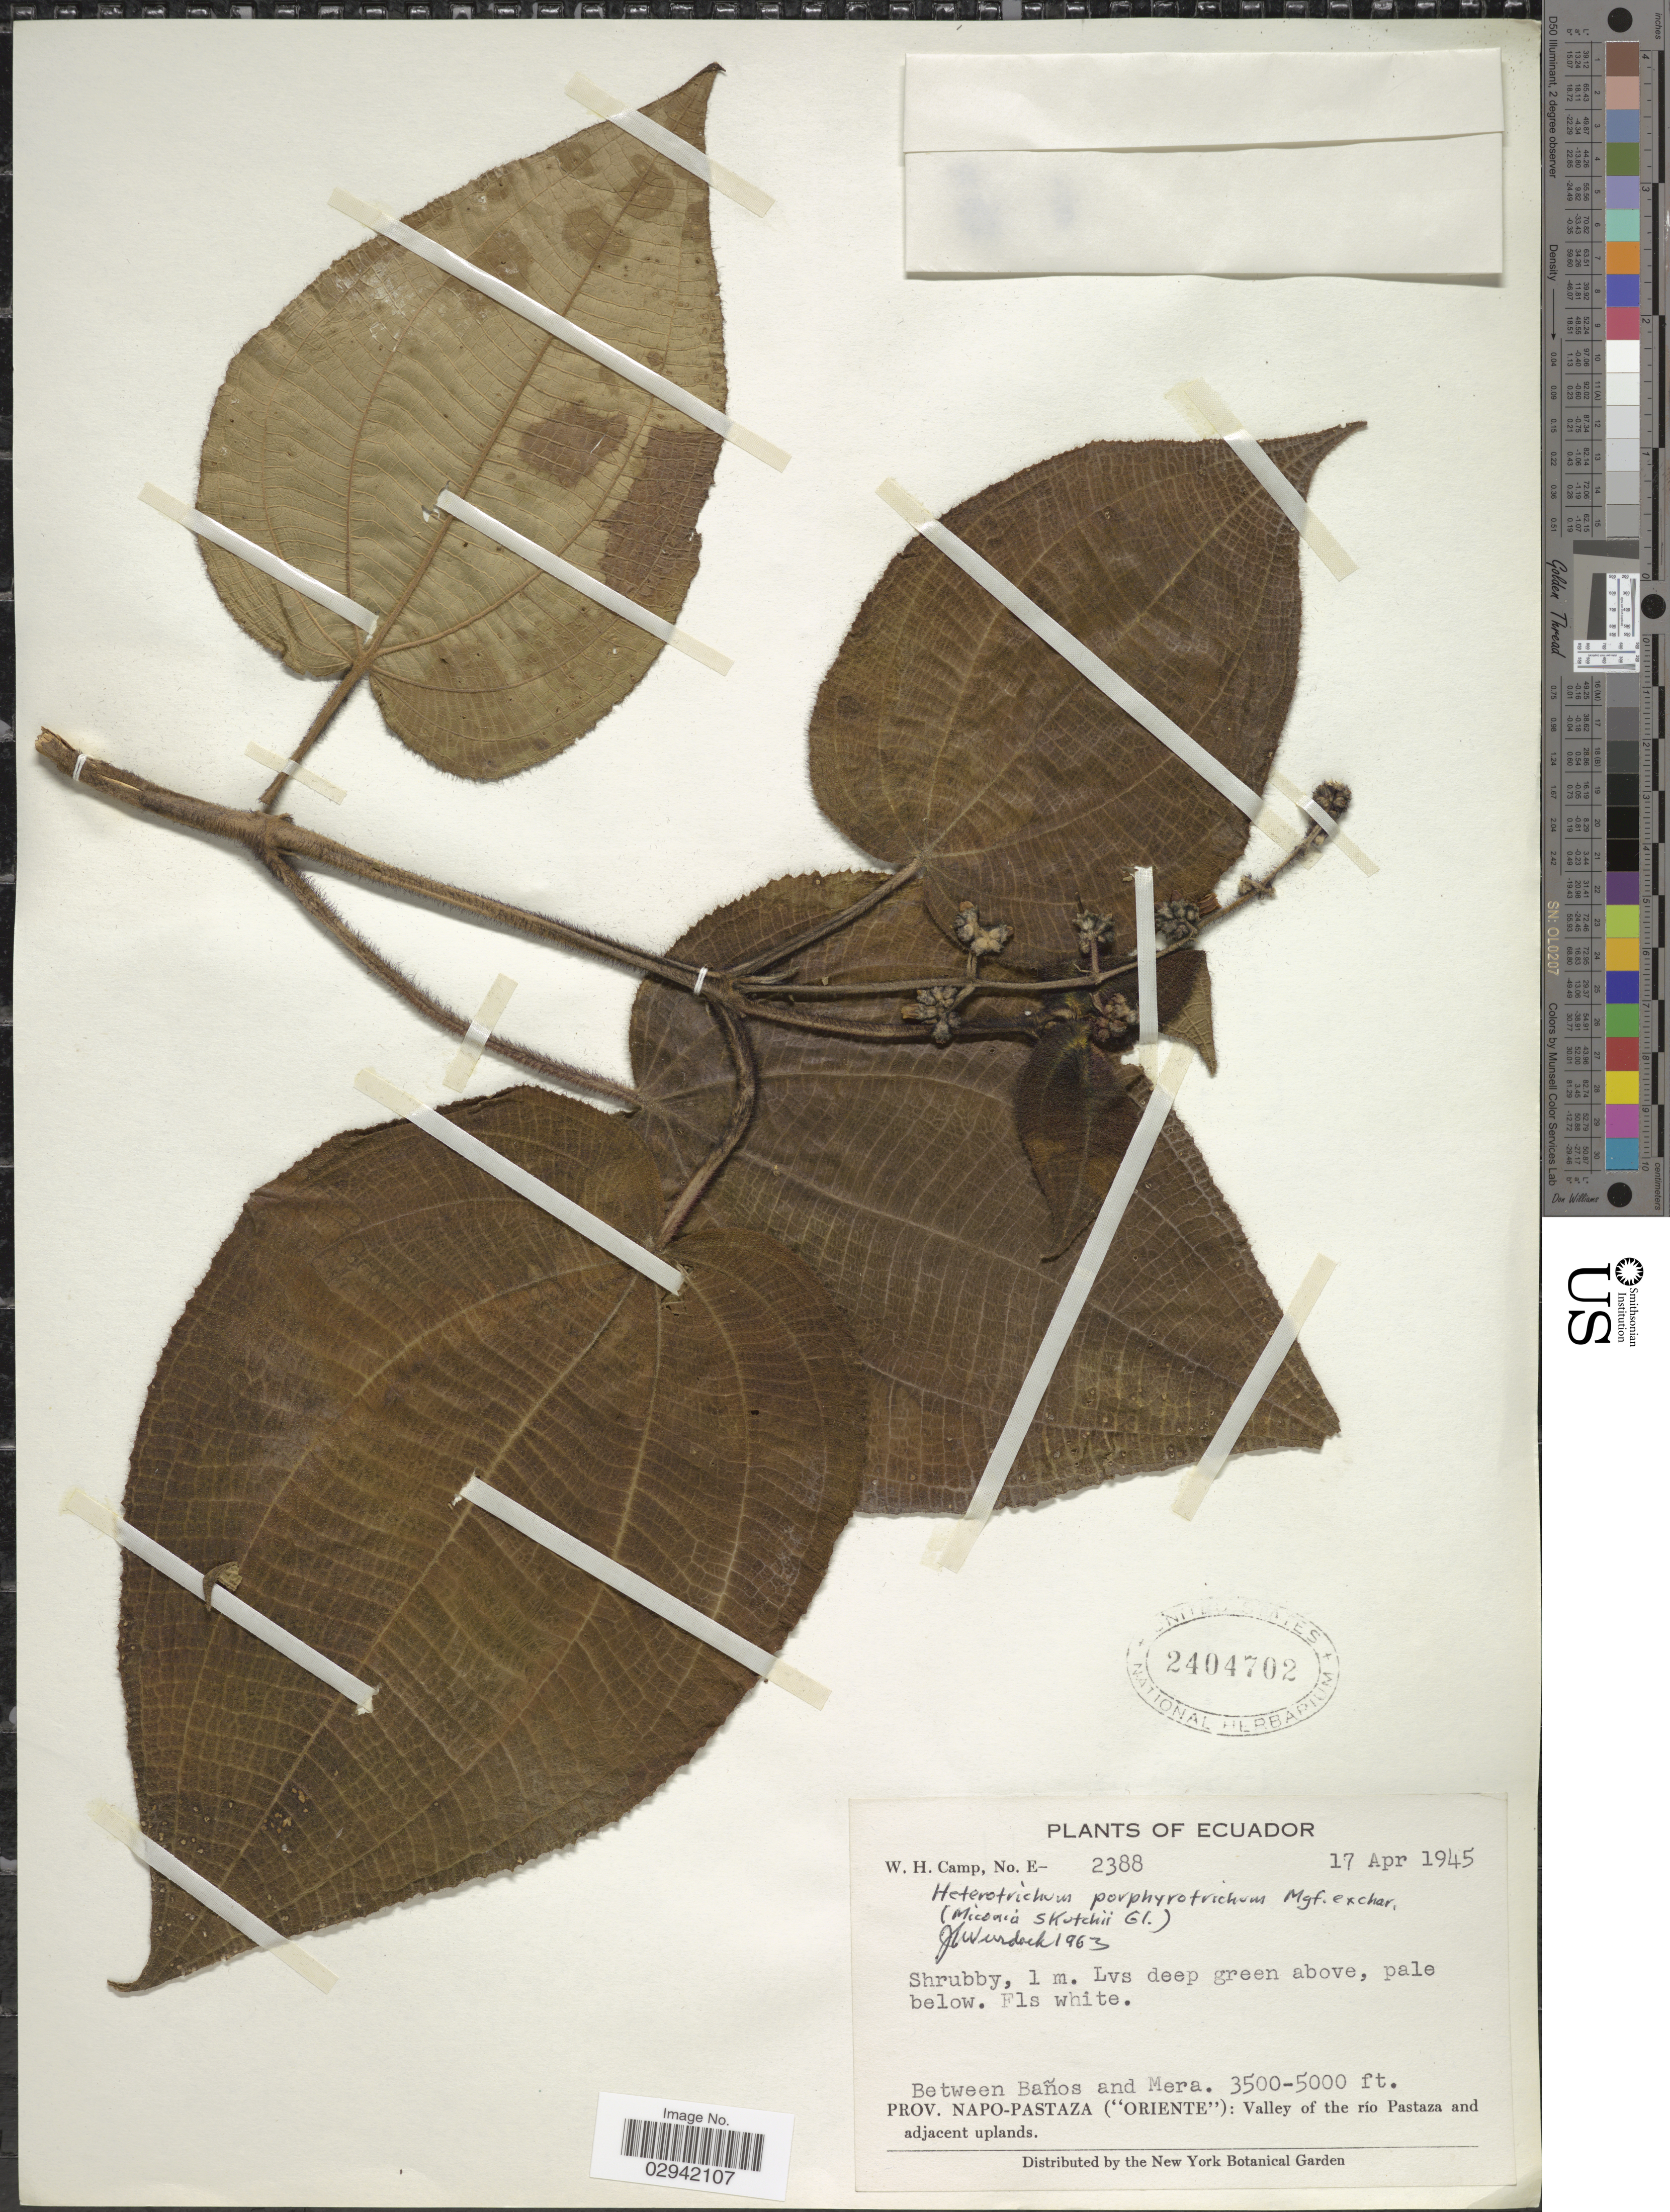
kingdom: Plantae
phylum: Tracheophyta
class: Magnoliopsida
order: Myrtales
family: Melastomataceae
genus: Miconia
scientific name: Miconia porphyrotricha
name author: (Markgr.) Wurdack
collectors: W. H. Camp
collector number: E-2388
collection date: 1945-04-17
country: Ecuador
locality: Between Baños and Mera. Prov. Napo-Pastaza ("Oriente"): Valley of the río Pastaza and adjacent uplands.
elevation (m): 1067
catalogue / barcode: US 2404702